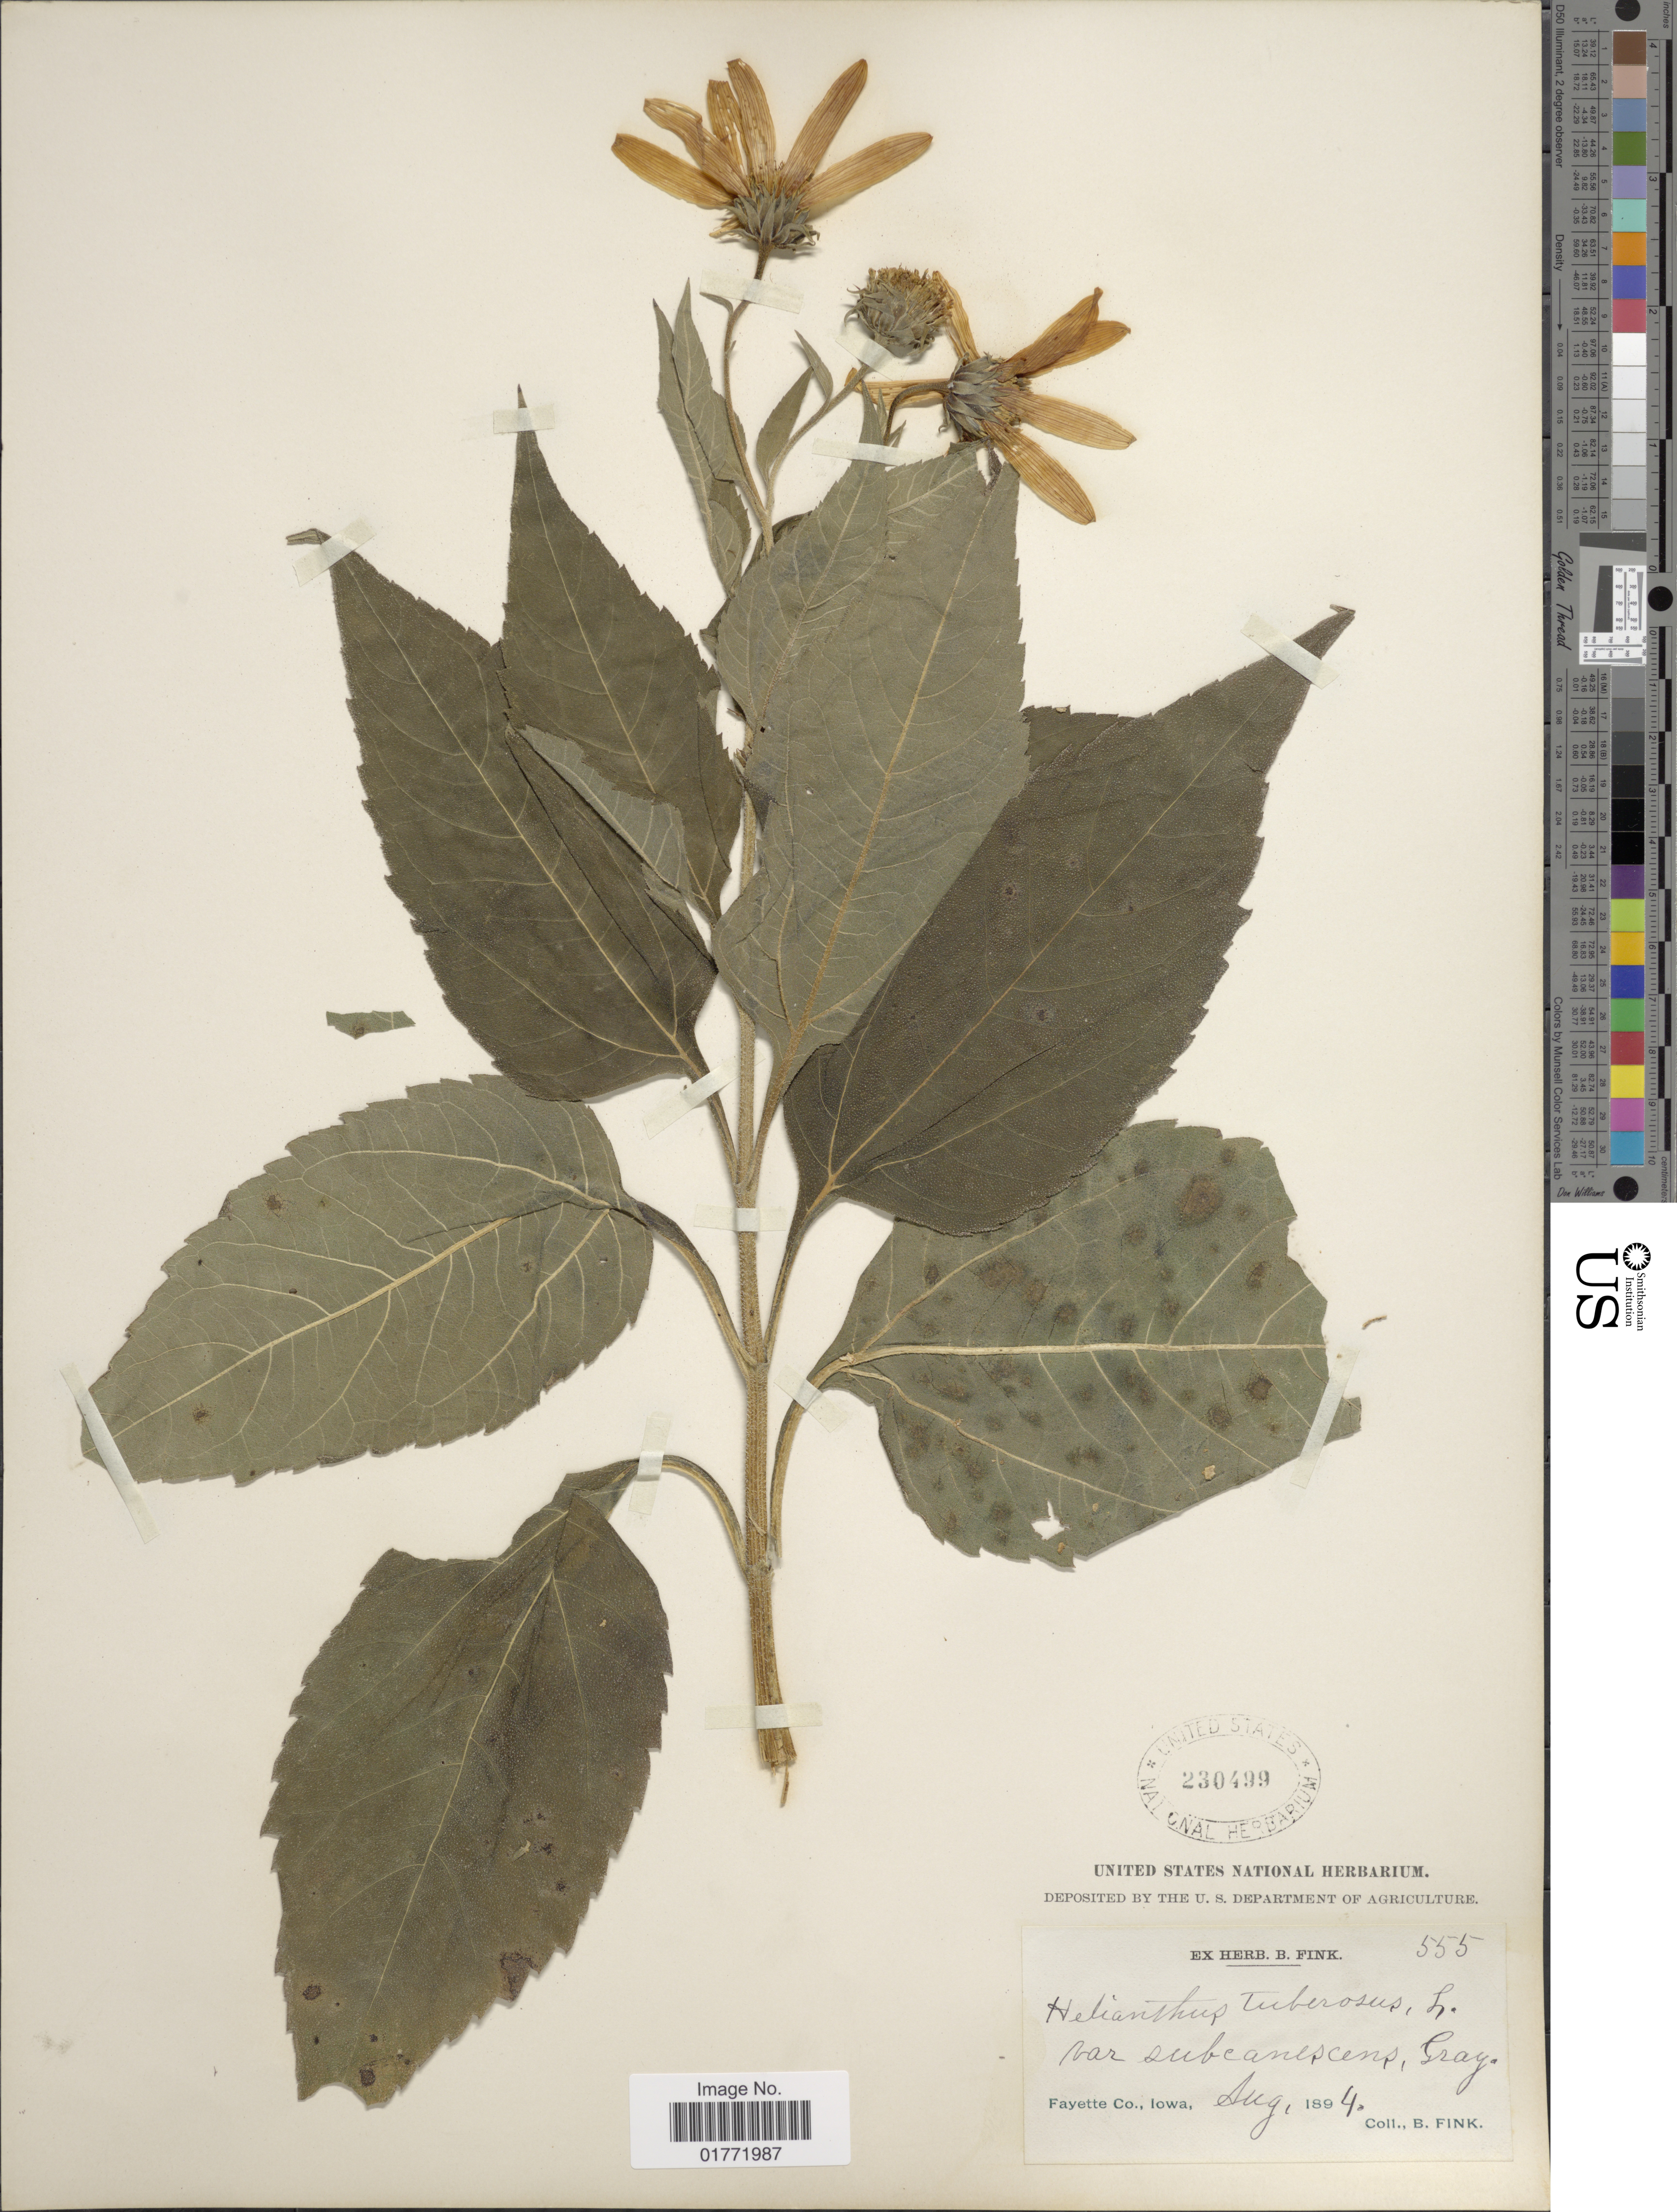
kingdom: Plantae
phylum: Tracheophyta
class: Magnoliopsida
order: Asterales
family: Asteraceae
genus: Helianthus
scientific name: Helianthus tuberosus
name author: L.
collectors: B. Fink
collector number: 555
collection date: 1894-08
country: United States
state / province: Iowa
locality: Fayette Co.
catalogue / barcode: US 230499